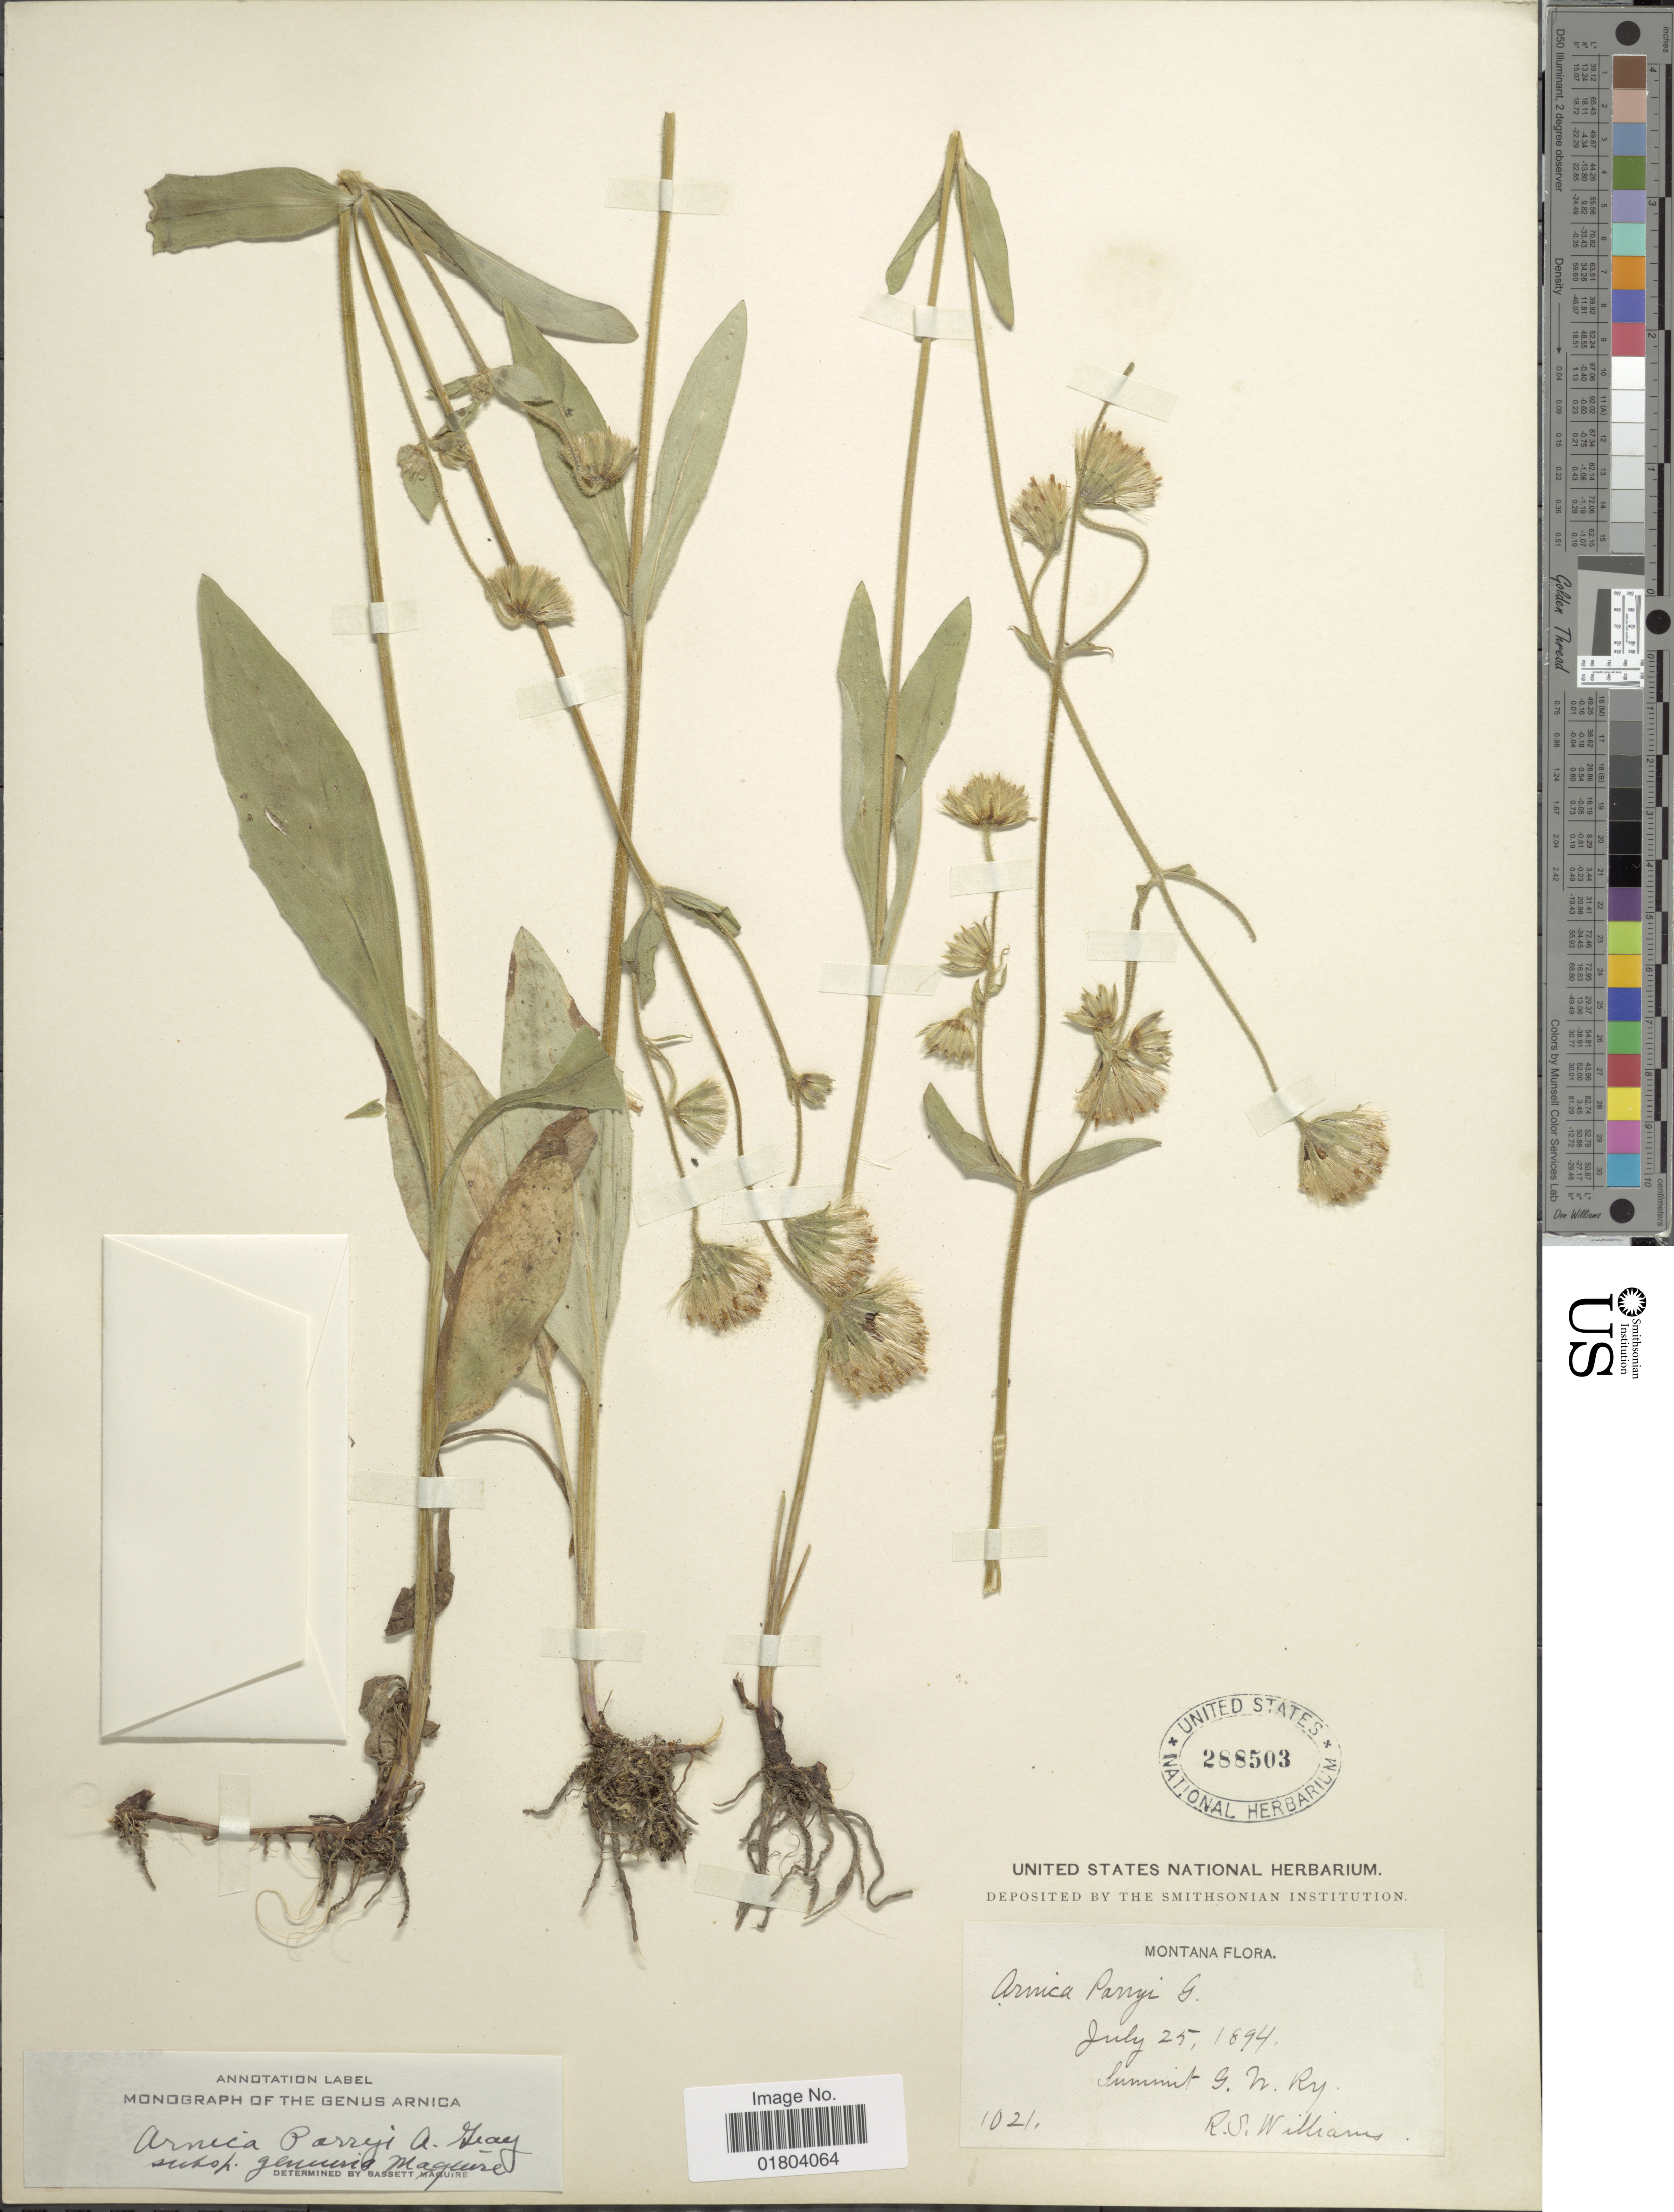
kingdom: Plantae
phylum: Tracheophyta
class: Magnoliopsida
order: Asterales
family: Asteraceae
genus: Arnica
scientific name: Arnica parryi subsp. sonnei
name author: (Greene) Maguire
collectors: R. S. Williams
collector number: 1021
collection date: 1894-07-25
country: United States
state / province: Montana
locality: Summit G.W. Ry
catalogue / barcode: US 288503